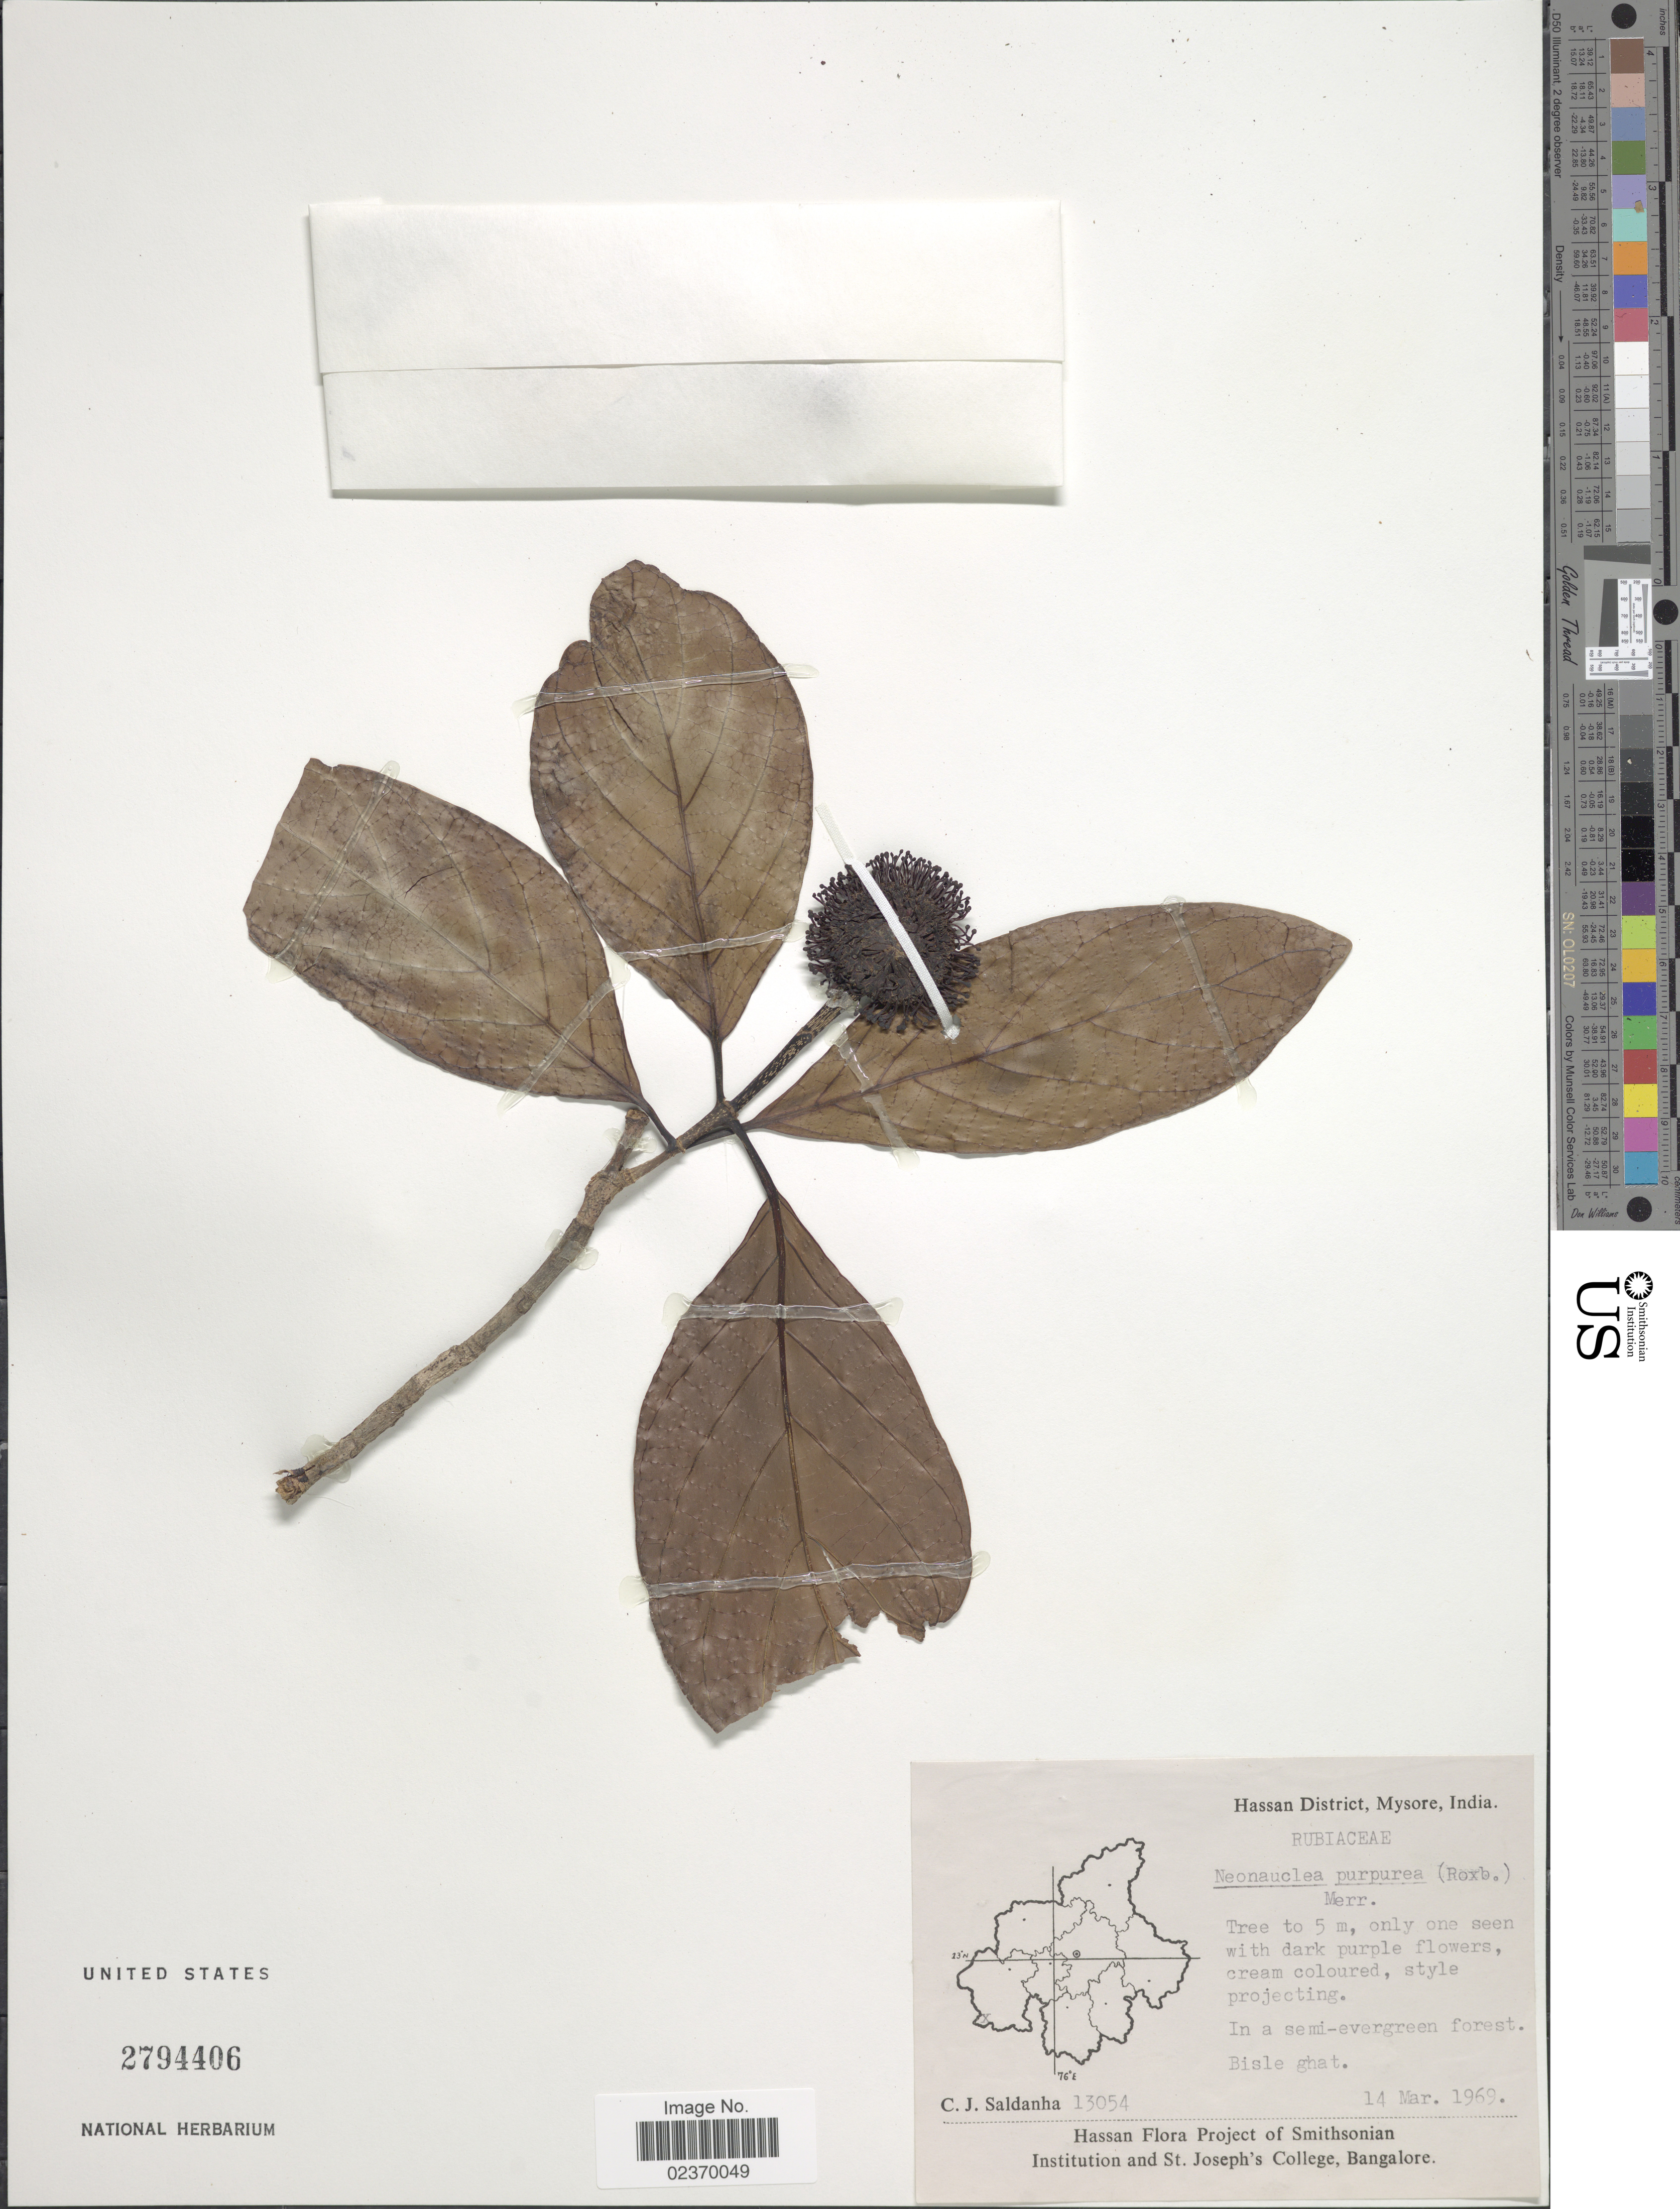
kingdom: Plantae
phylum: Tracheophyta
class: Magnoliopsida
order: Gentianales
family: Rubiaceae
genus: Neonauclea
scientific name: Neonauclea purpurea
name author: (Roxb.) Merr.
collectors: C. J. Saldanha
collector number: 13054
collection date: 1969-03-14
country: India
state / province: Karnataka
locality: Hassan District, Mysore, In a semi-evergreen forest, Bisle ghat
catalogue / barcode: US 2794406